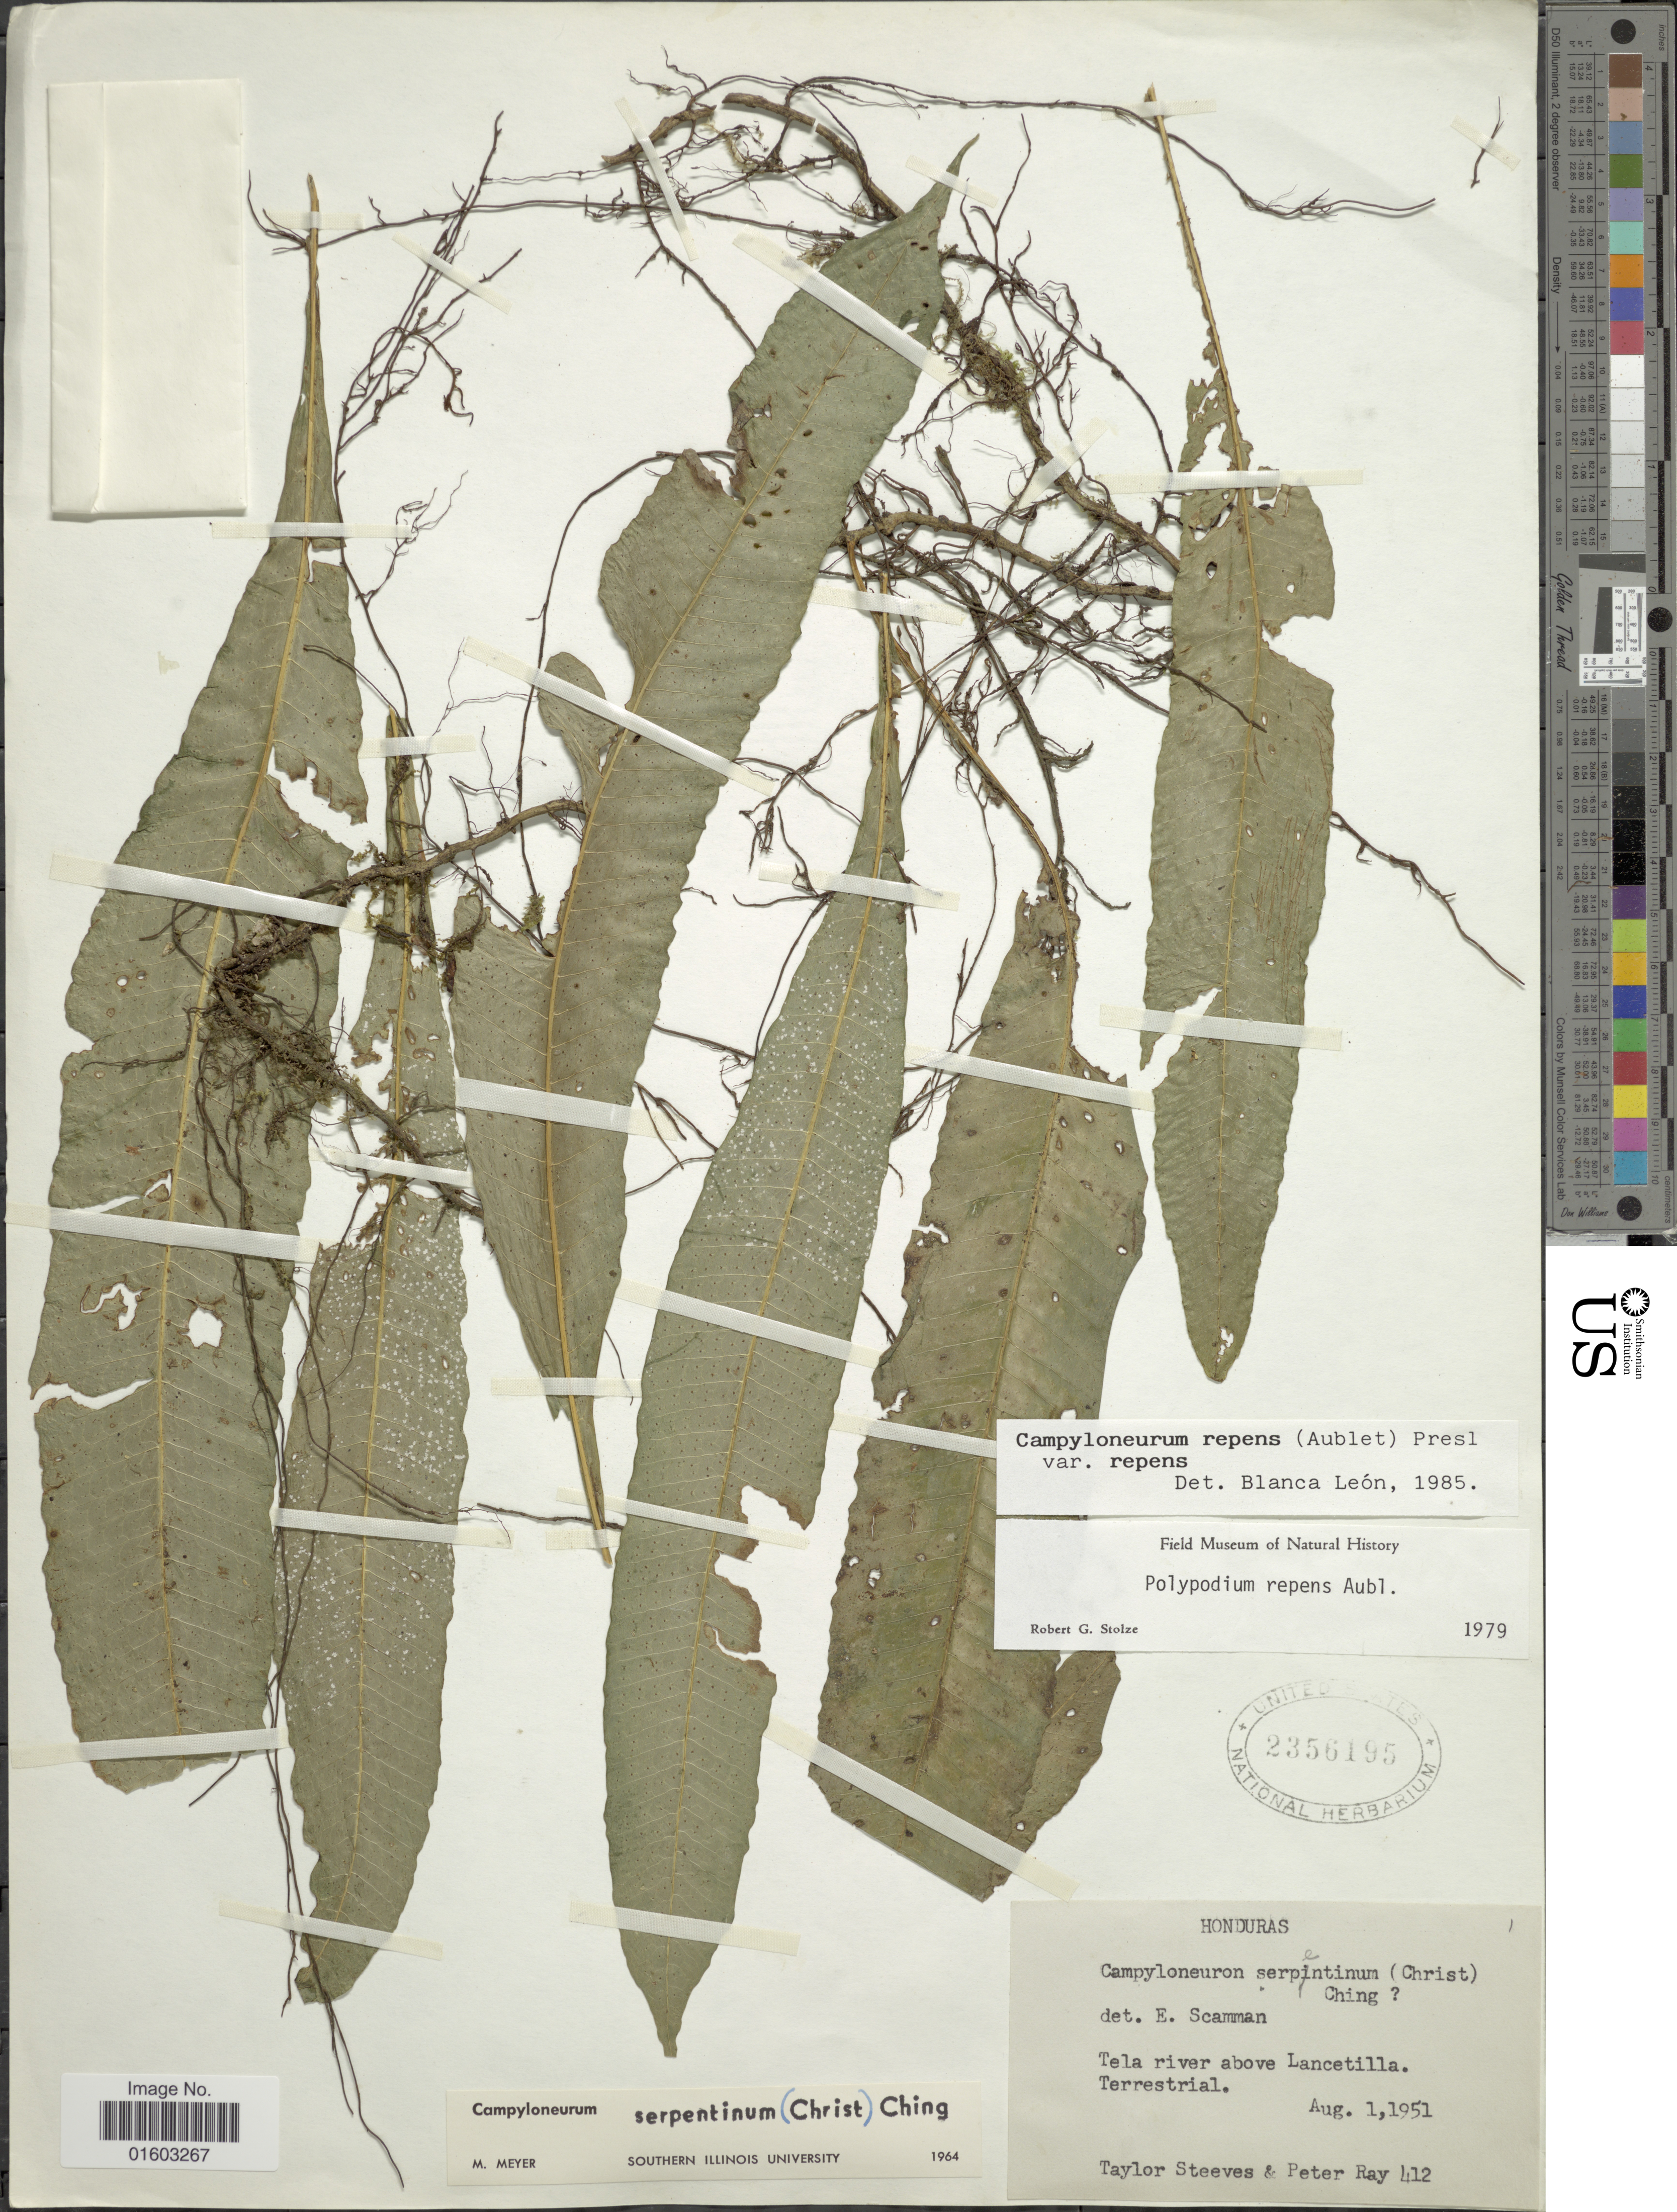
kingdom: Plantae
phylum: Tracheophyta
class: Polypodiopsida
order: Polypodiales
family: Polypodiaceae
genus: Campyloneurum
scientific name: Campyloneurum repens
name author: (Aubl.) C. Presl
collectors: T. Steeves & P. Ray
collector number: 412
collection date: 1951-08-01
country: Honduras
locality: Tela River above Lancetilla. Terrestrial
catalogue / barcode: US 2356195